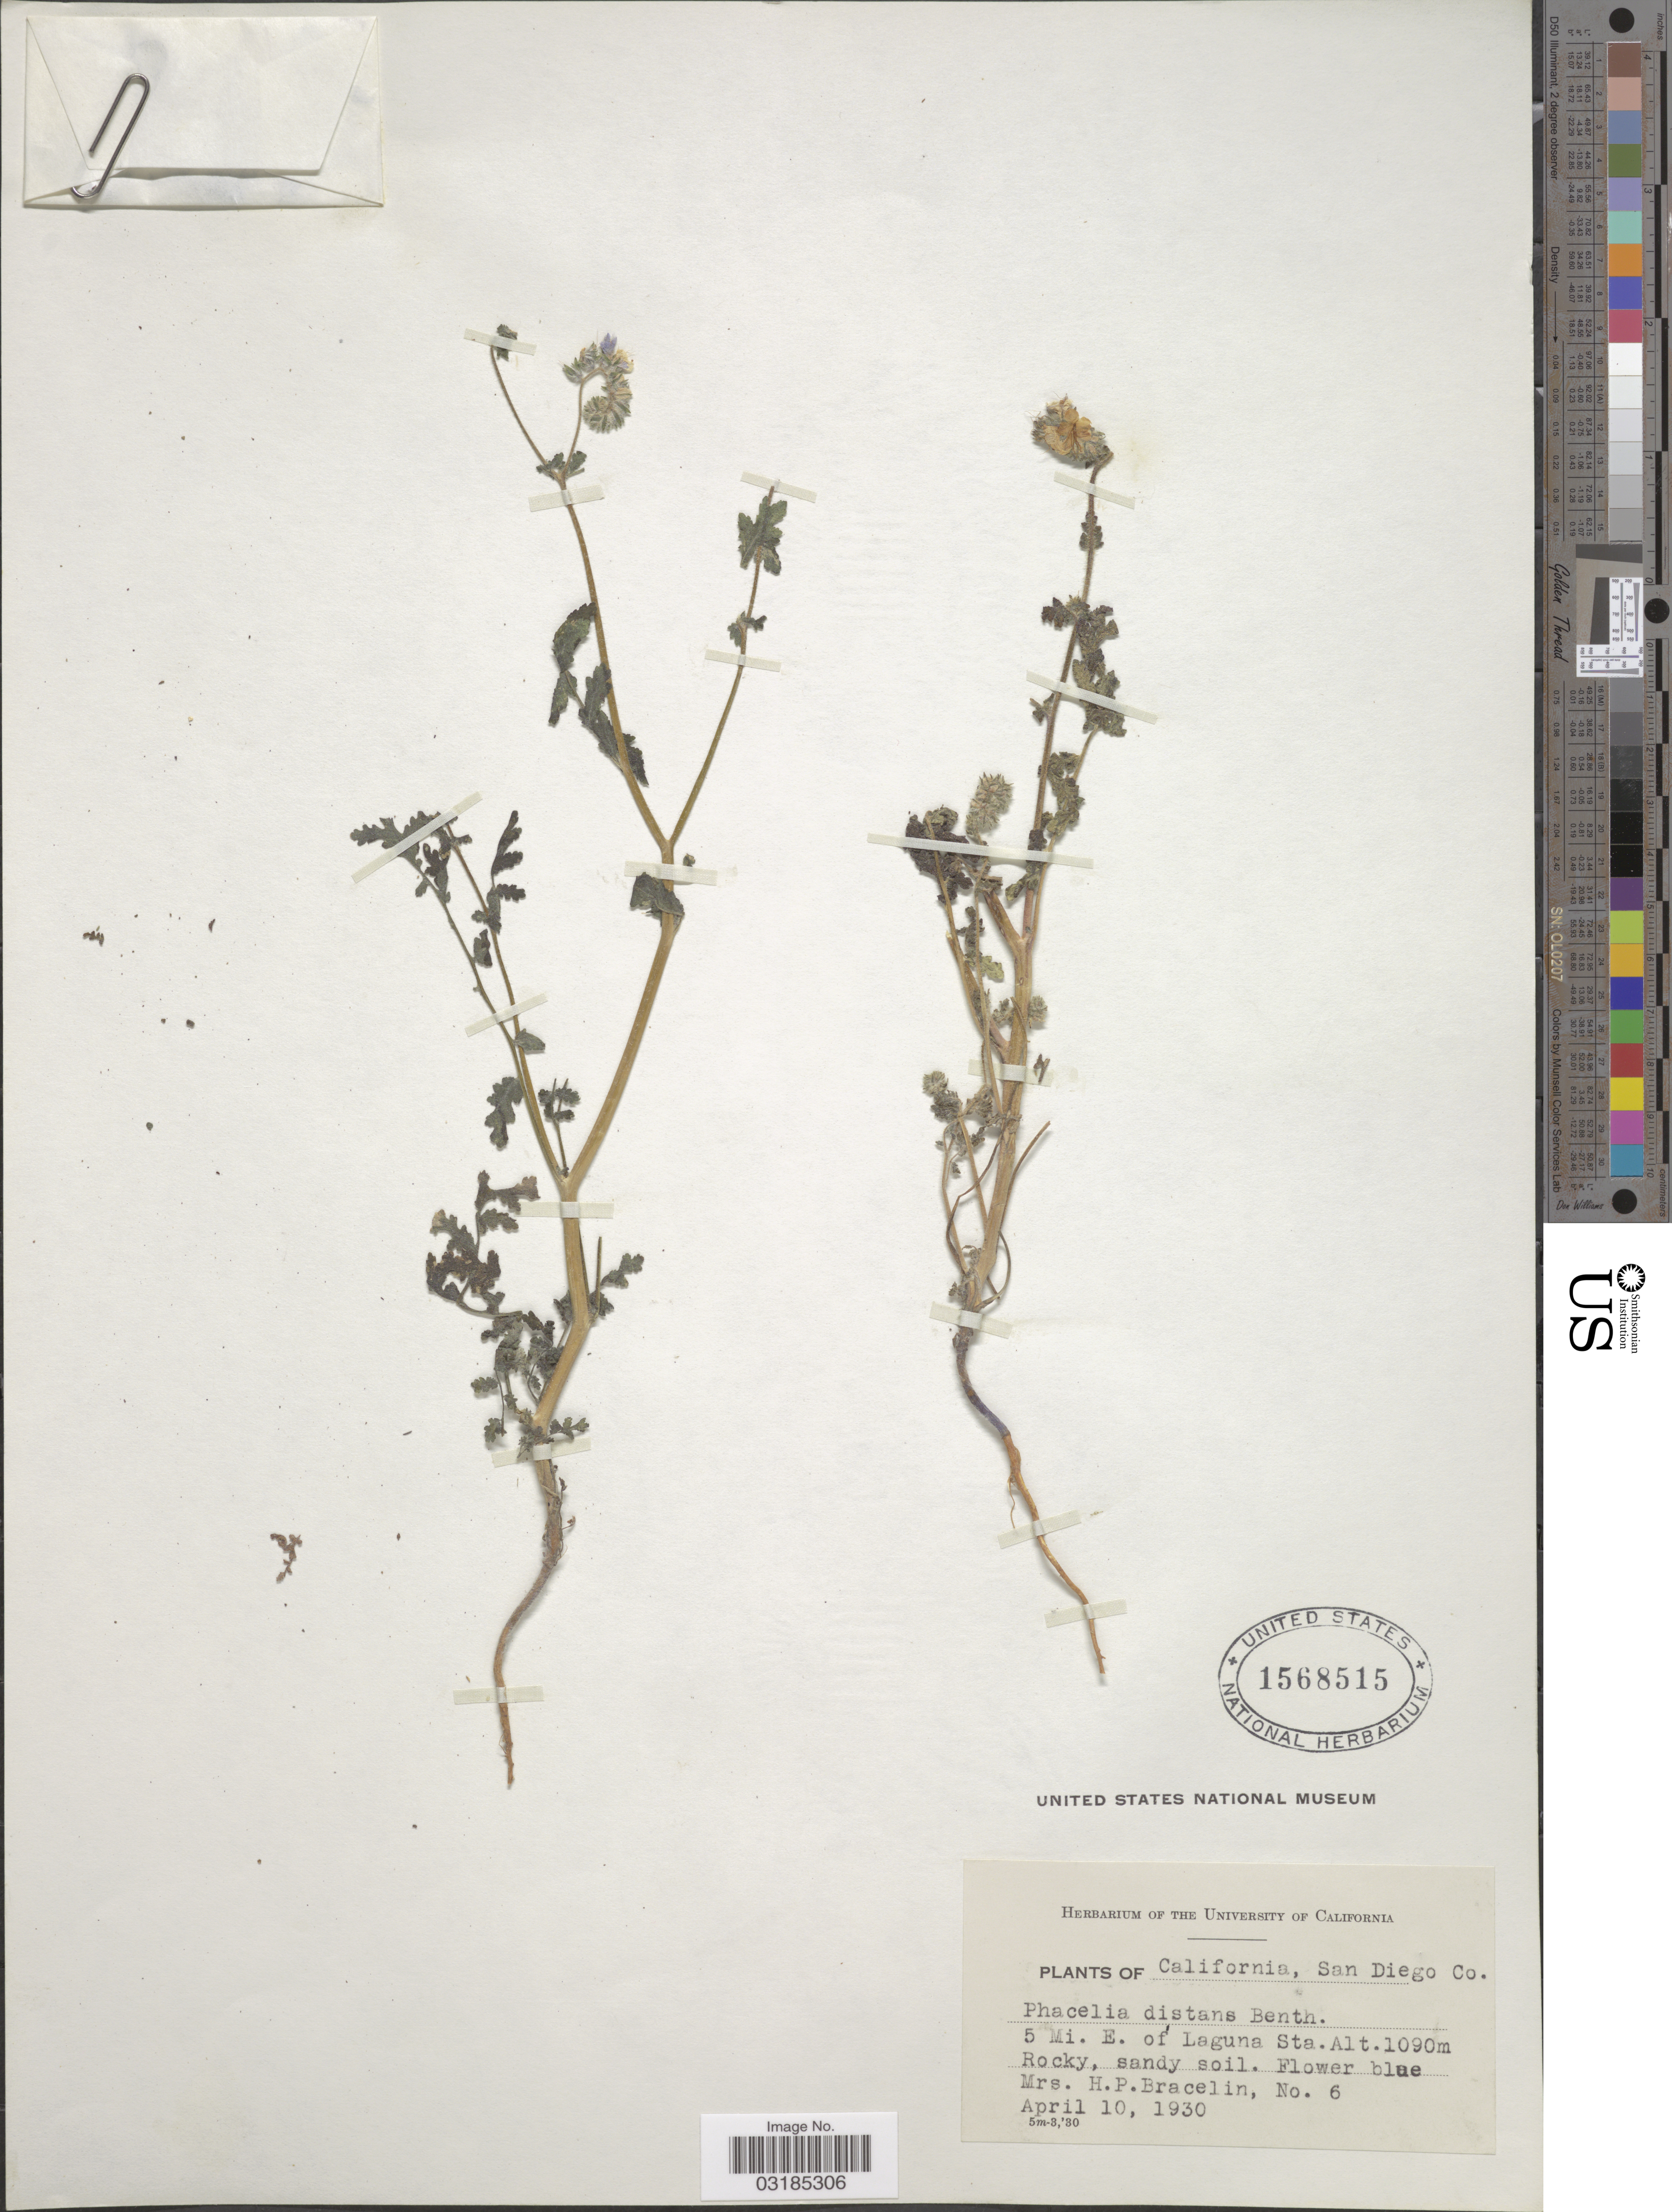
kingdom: Plantae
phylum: Tracheophyta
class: Magnoliopsida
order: Boraginales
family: Hydrophyllaceae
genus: Phacelia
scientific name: Phacelia distans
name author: Benth.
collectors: H. Bracelin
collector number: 6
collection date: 1930-04-10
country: United States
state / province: California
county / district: San Diego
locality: San Diego Co. 5 Mi. E. of Laguna Sta.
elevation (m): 1090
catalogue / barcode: US 1568515